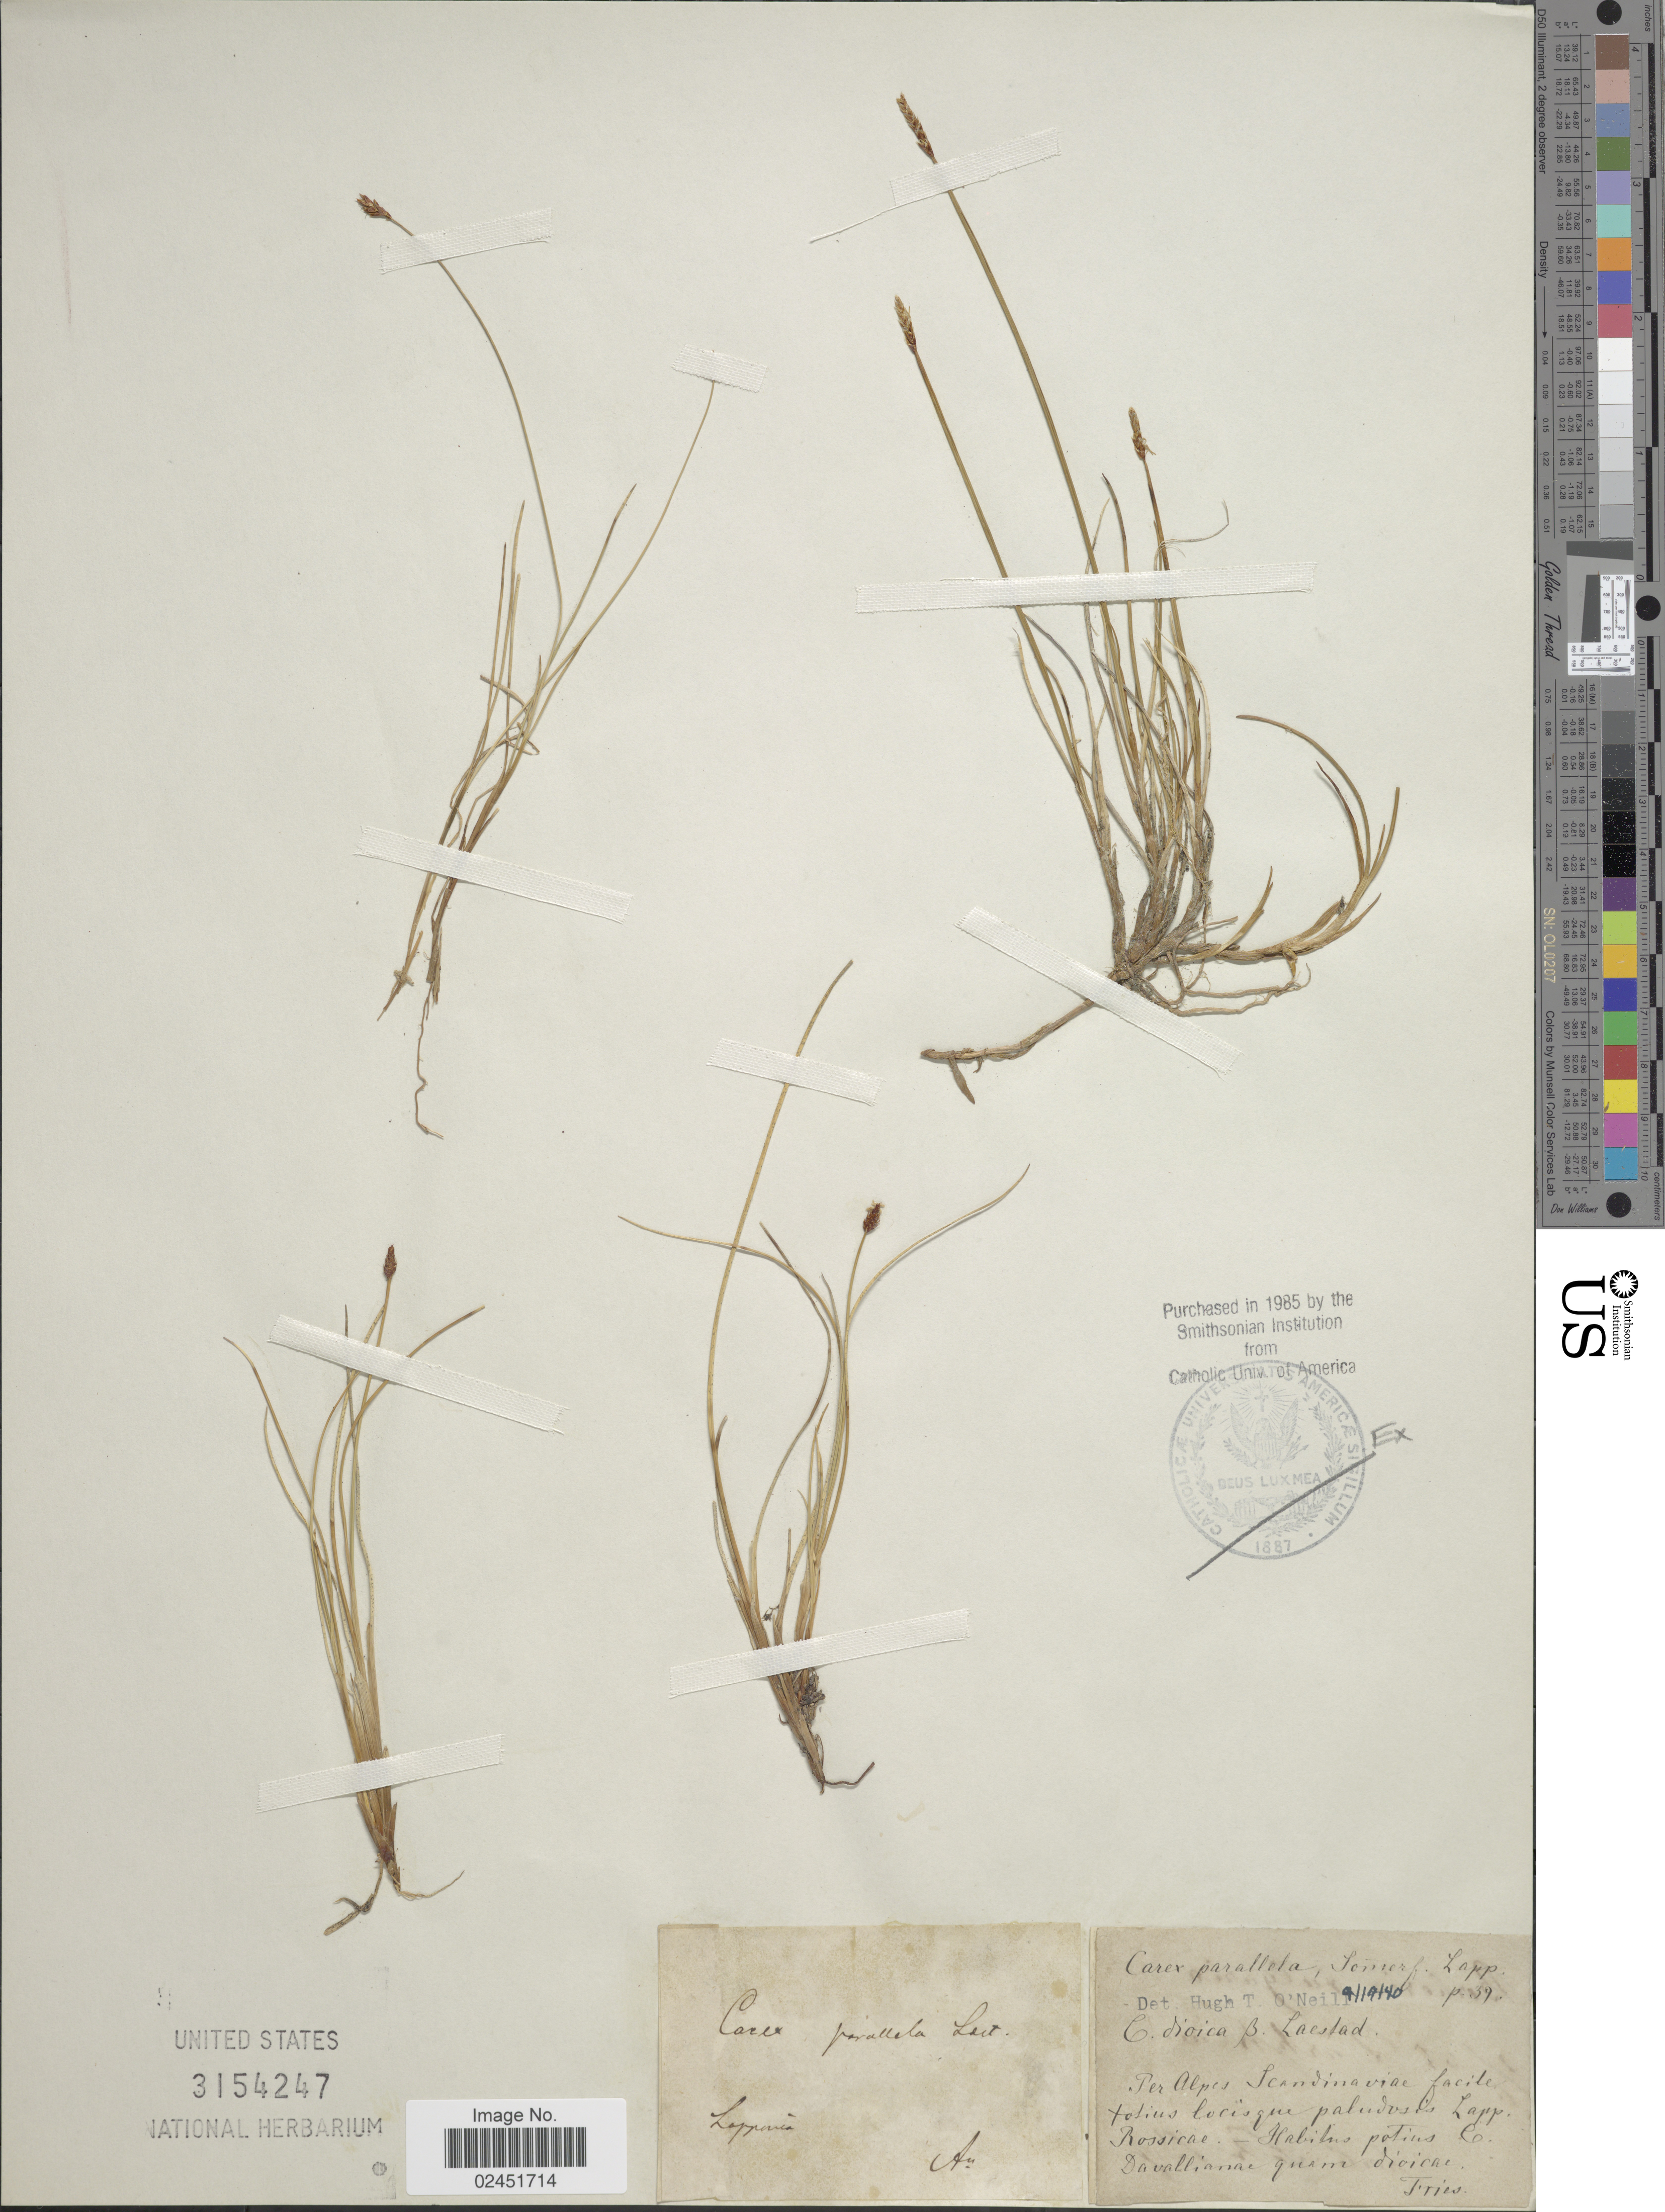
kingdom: Plantae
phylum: Tracheophyta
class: Liliopsida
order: Poales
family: Cyperaceae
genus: Carex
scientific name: Carex parallela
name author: (Laest.) Sommerf.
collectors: -. Fries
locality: Ter Alpes Scandinaviae facile tosius locis que paludosis Lapp. Rossicae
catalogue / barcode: US 3154247-2